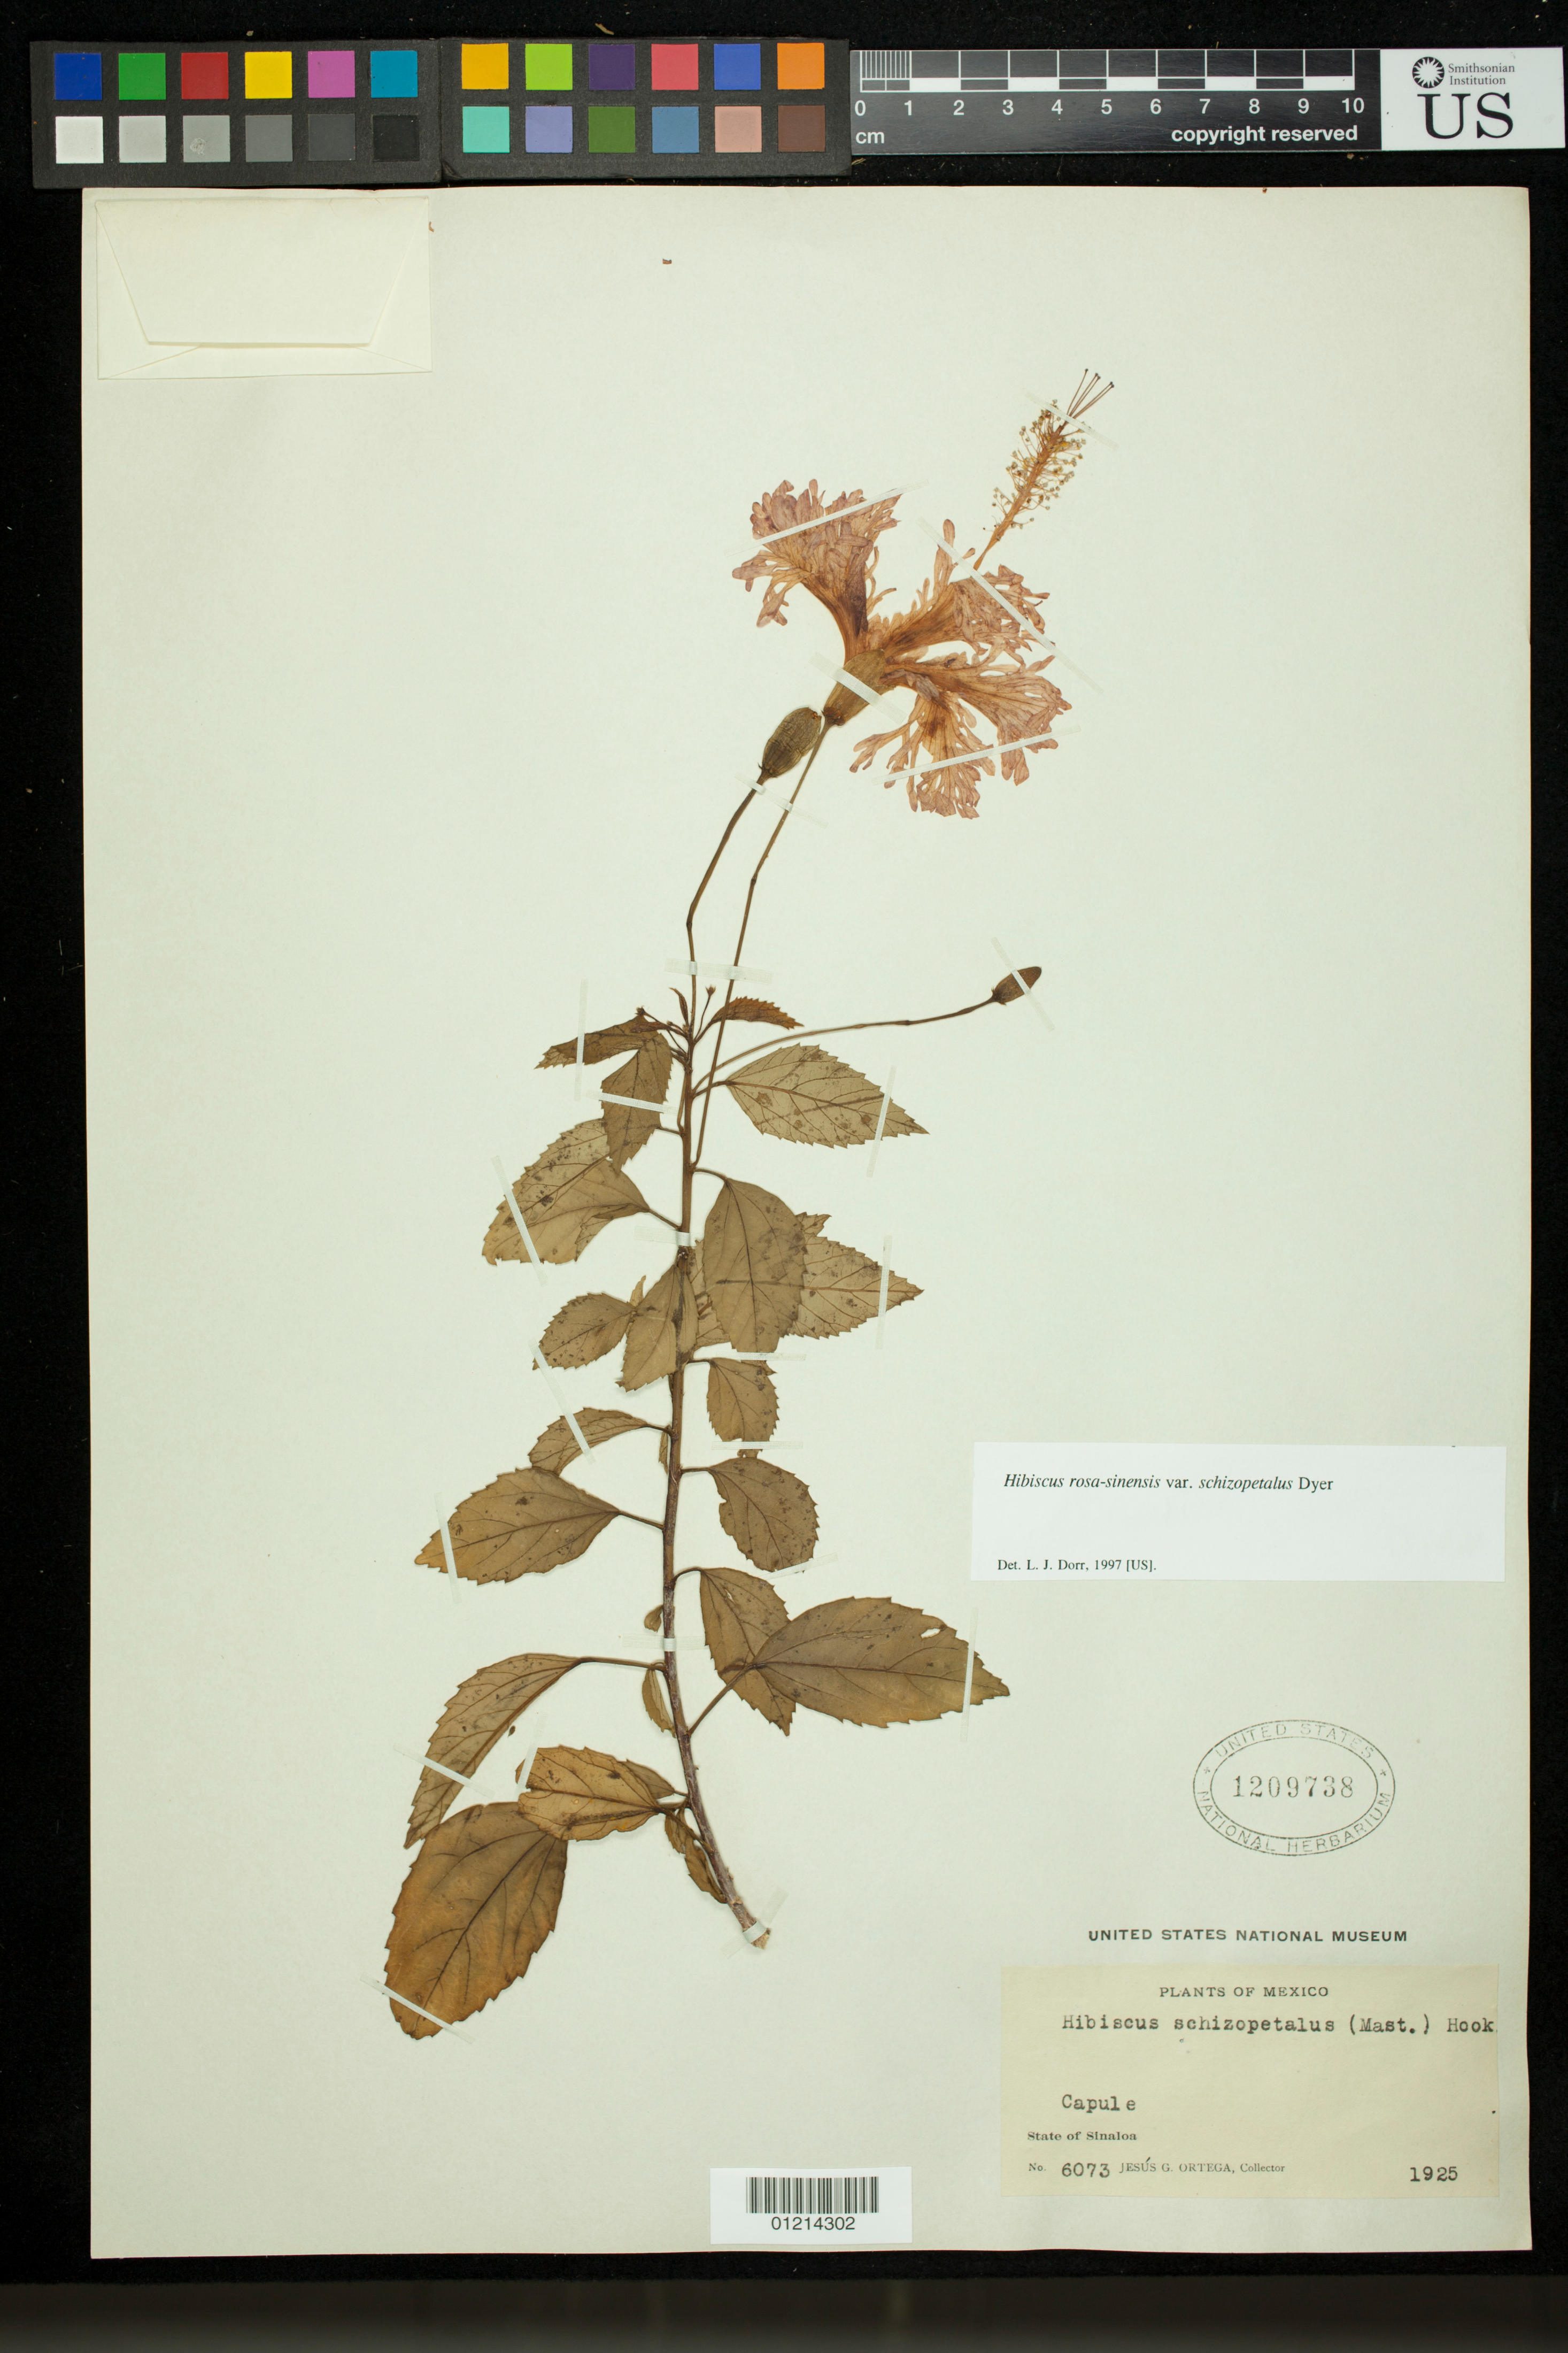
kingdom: Plantae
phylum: Tracheophyta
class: Magnoliopsida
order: Malvales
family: Malvaceae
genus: Hibiscus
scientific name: Hibiscus rosa-sinensis var. schizopetalus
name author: Dyer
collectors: J. Ortega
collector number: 6073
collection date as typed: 1925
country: Mexico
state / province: Sinaloa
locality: Capule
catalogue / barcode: US 1209738